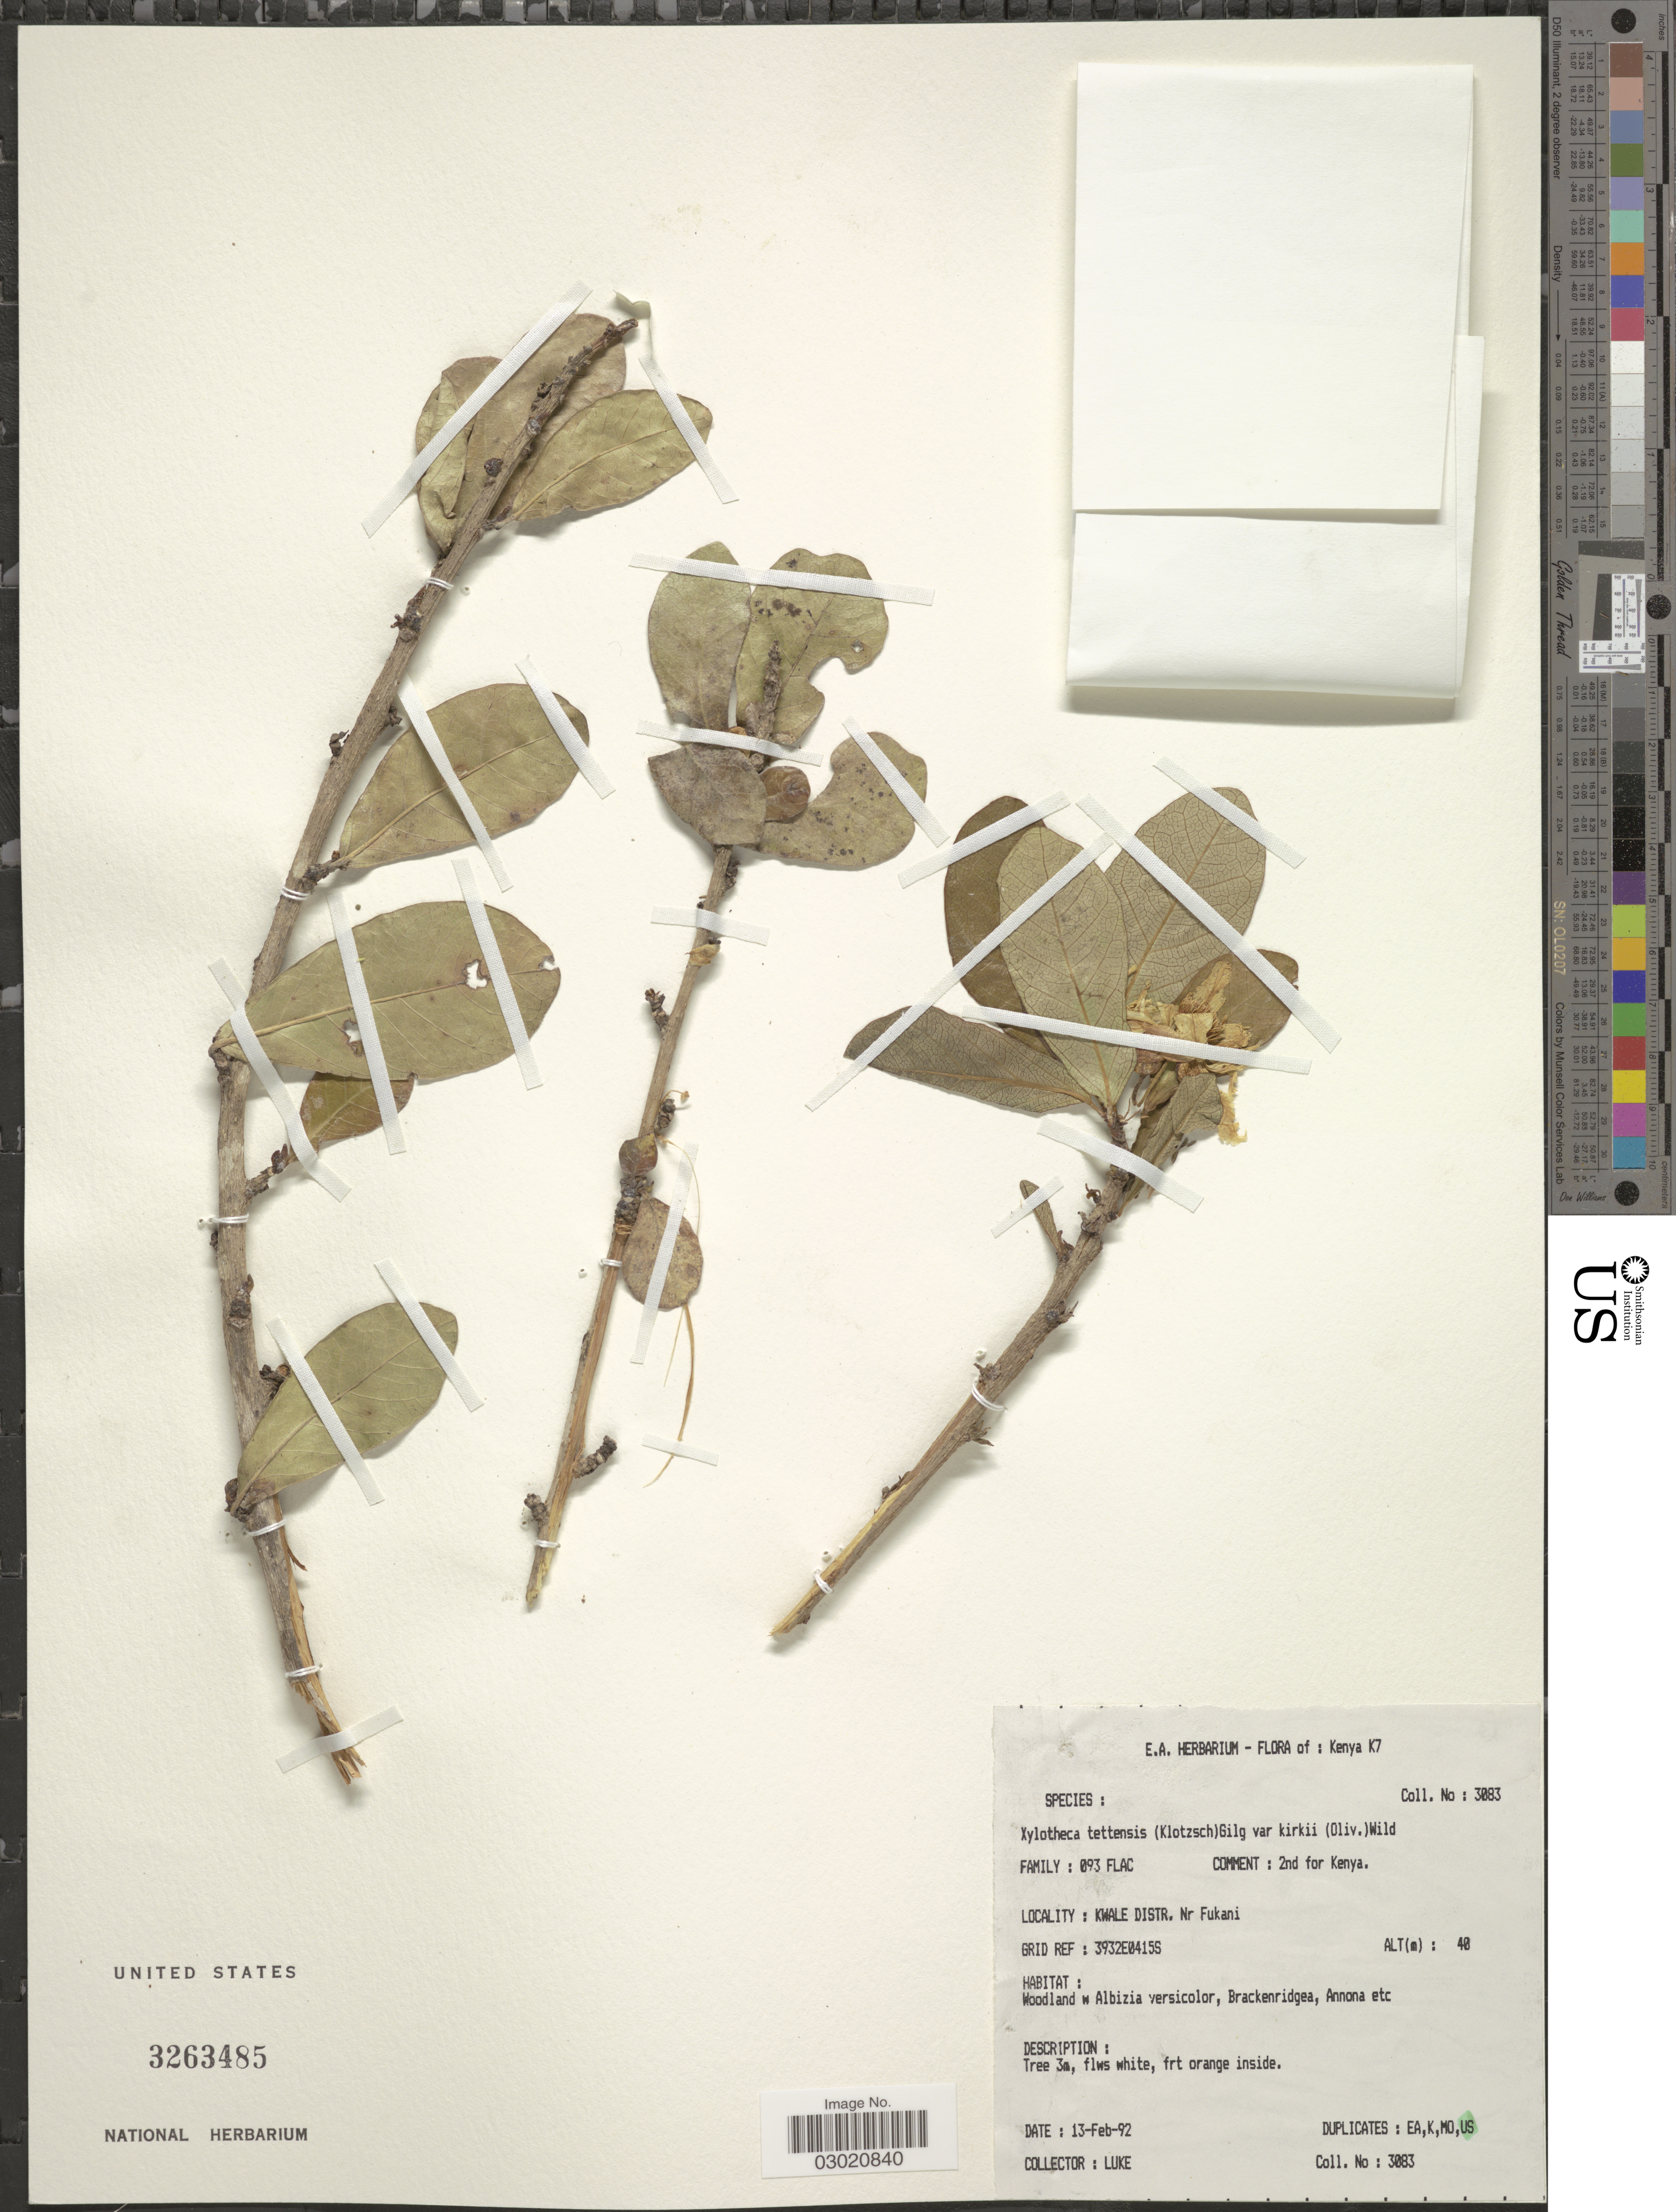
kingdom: Plantae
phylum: Tracheophyta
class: Magnoliopsida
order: Malpighiales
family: Achariaceae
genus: Xylotheca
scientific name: Xylotheca tettensis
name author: (Klotzsch) Gilg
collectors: -. Luke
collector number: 3083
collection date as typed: Transcribed d/m/y: 13/2/92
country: Kenya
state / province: Kwale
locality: Kwale Distr. Nr. Fukani. Kenya K7.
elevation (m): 40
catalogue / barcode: US 3263485